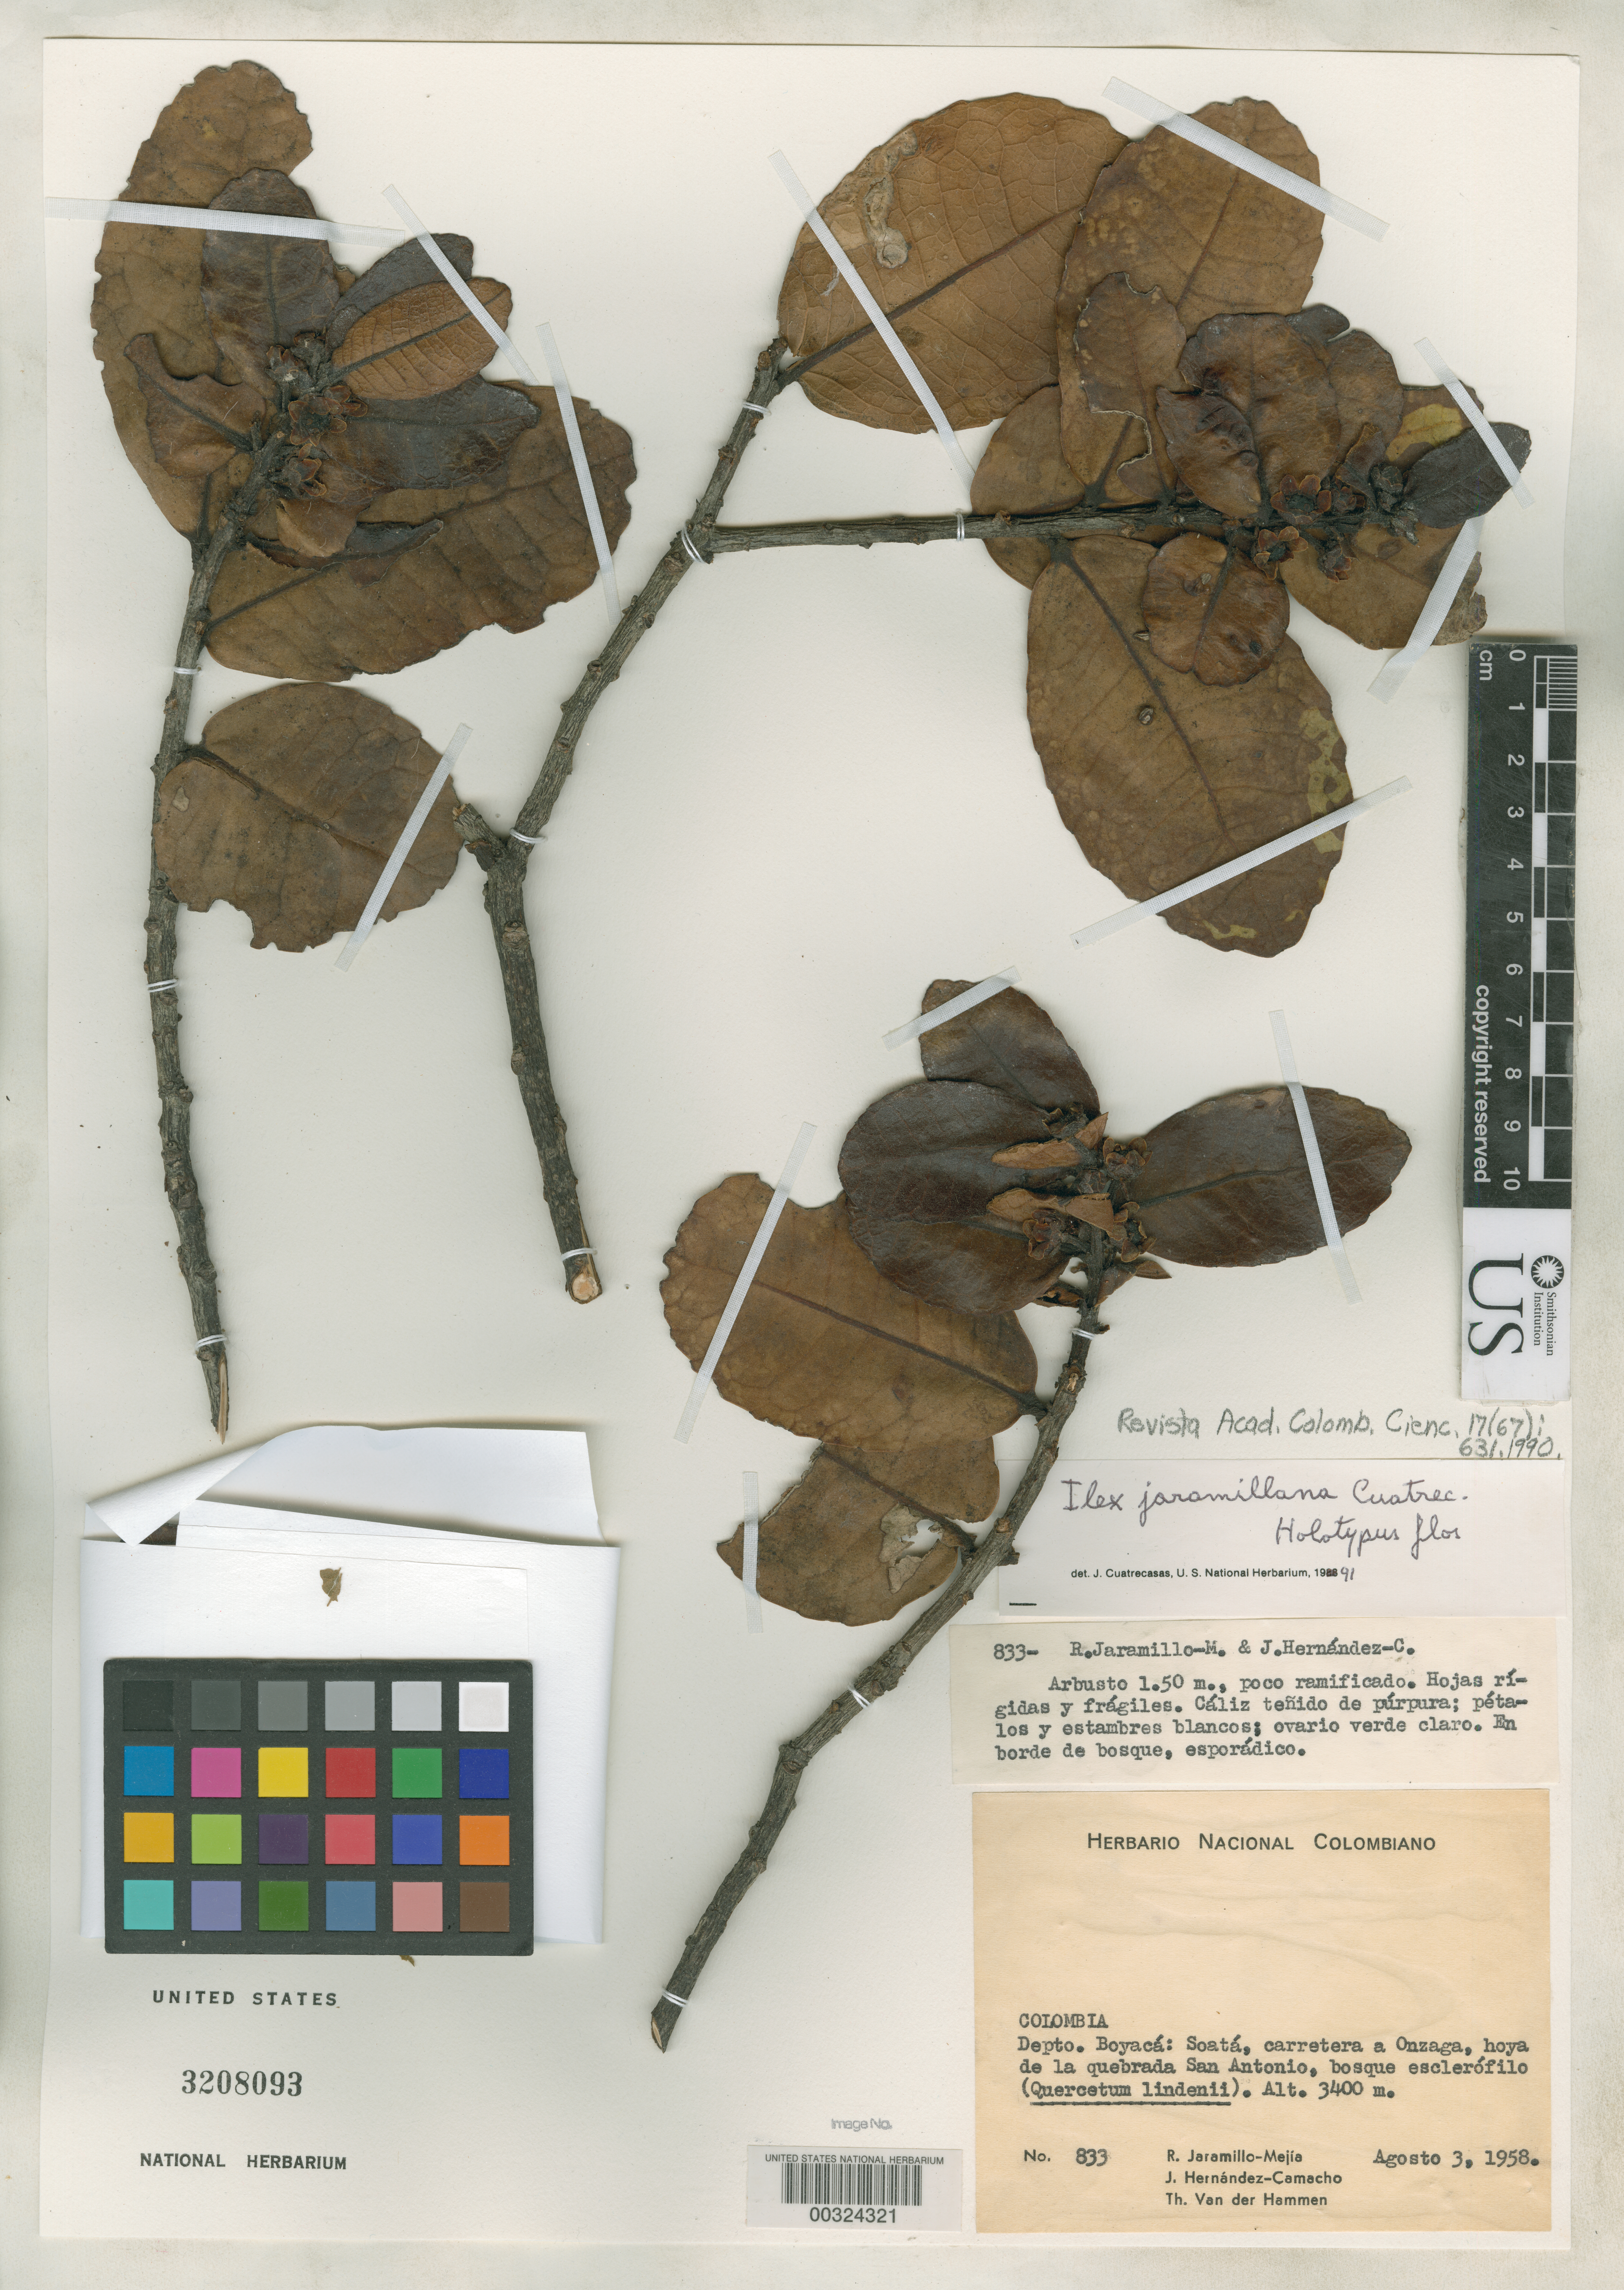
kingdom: Plantae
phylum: Tracheophyta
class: Magnoliopsida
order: Aquifoliales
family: Aquifoliaceae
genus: Ilex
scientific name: Ilex jaramillana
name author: Cuatrec.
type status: Holotype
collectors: R. Jaramillo M., J. Hernández C. & T. Hammen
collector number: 833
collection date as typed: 03 Aug 1958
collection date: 1958-08-03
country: Colombia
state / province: Boyacá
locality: Soata, Carretera a Onzaga, Hoya de La Quebrada San Antonia.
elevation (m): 3400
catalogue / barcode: US 3208093